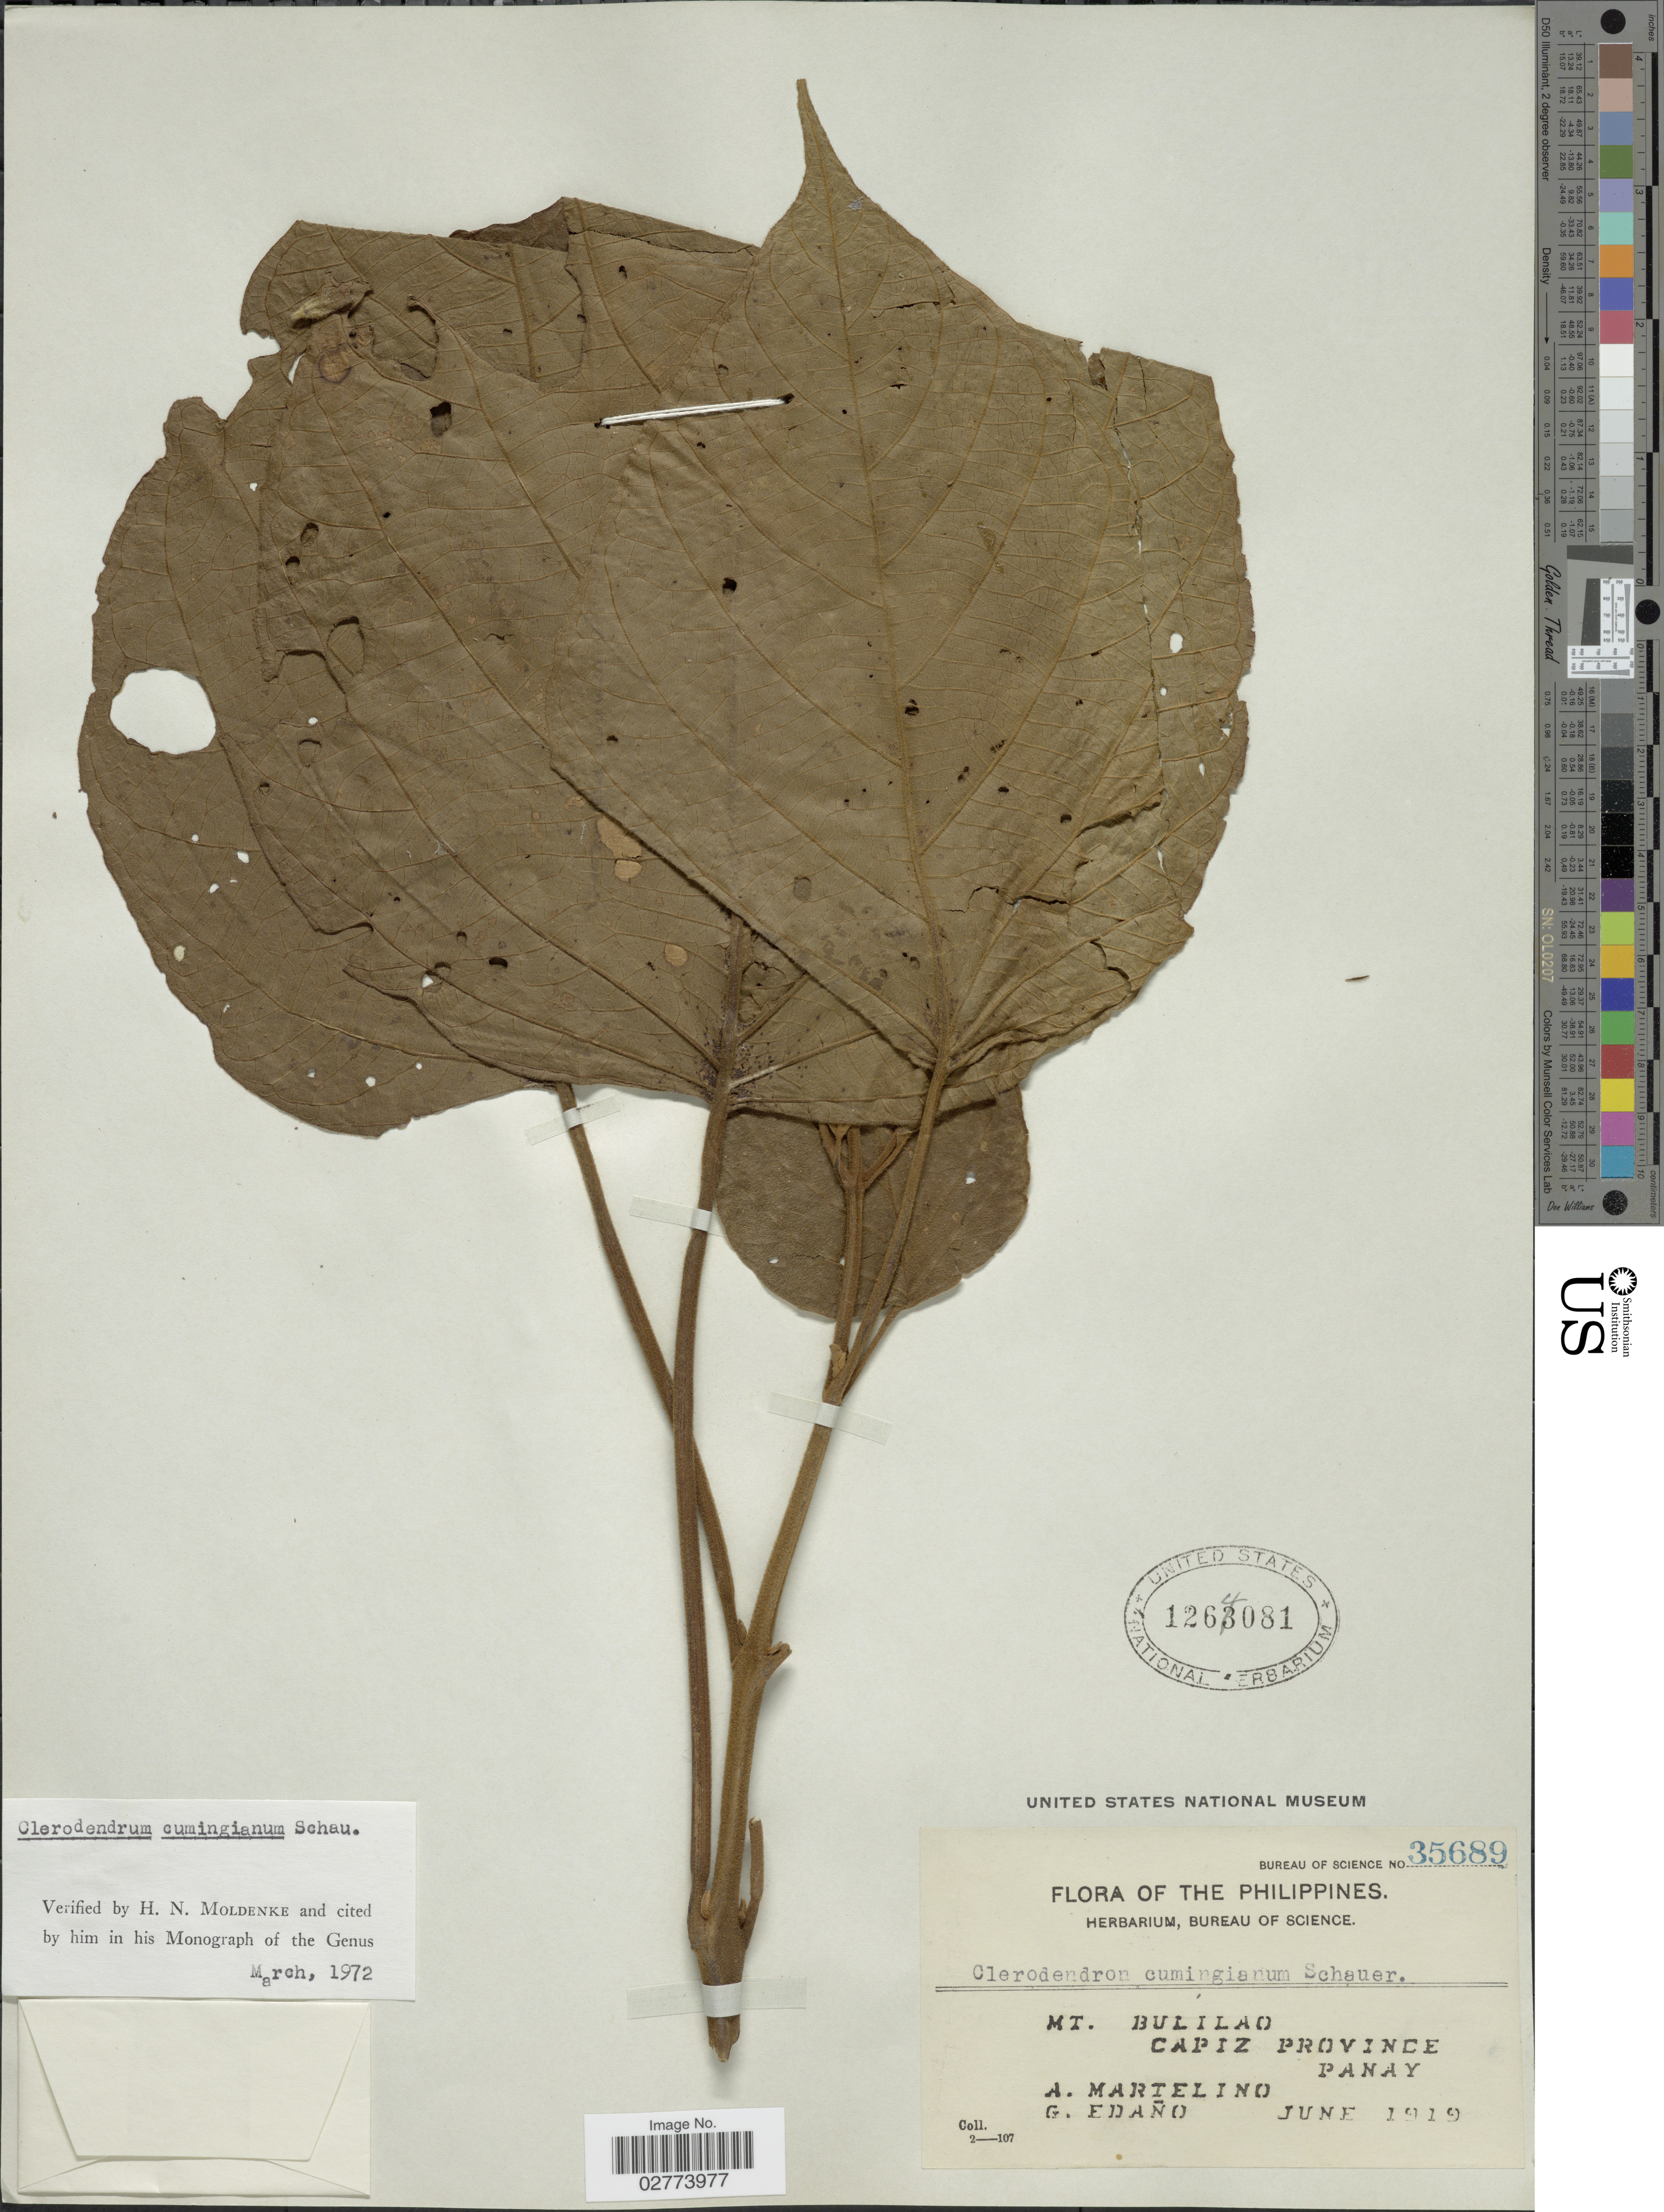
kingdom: Plantae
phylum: Tracheophyta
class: Magnoliopsida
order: Lamiales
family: Lamiaceae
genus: Clerodendrum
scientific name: Clerodendrum cumingianum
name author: Schauer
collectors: A. Martelino & G. Edaño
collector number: Bureau of Science35689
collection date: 1919-06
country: Philippines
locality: Mt. Bulilao, Capiz Province, Panay.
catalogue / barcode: US 1264081